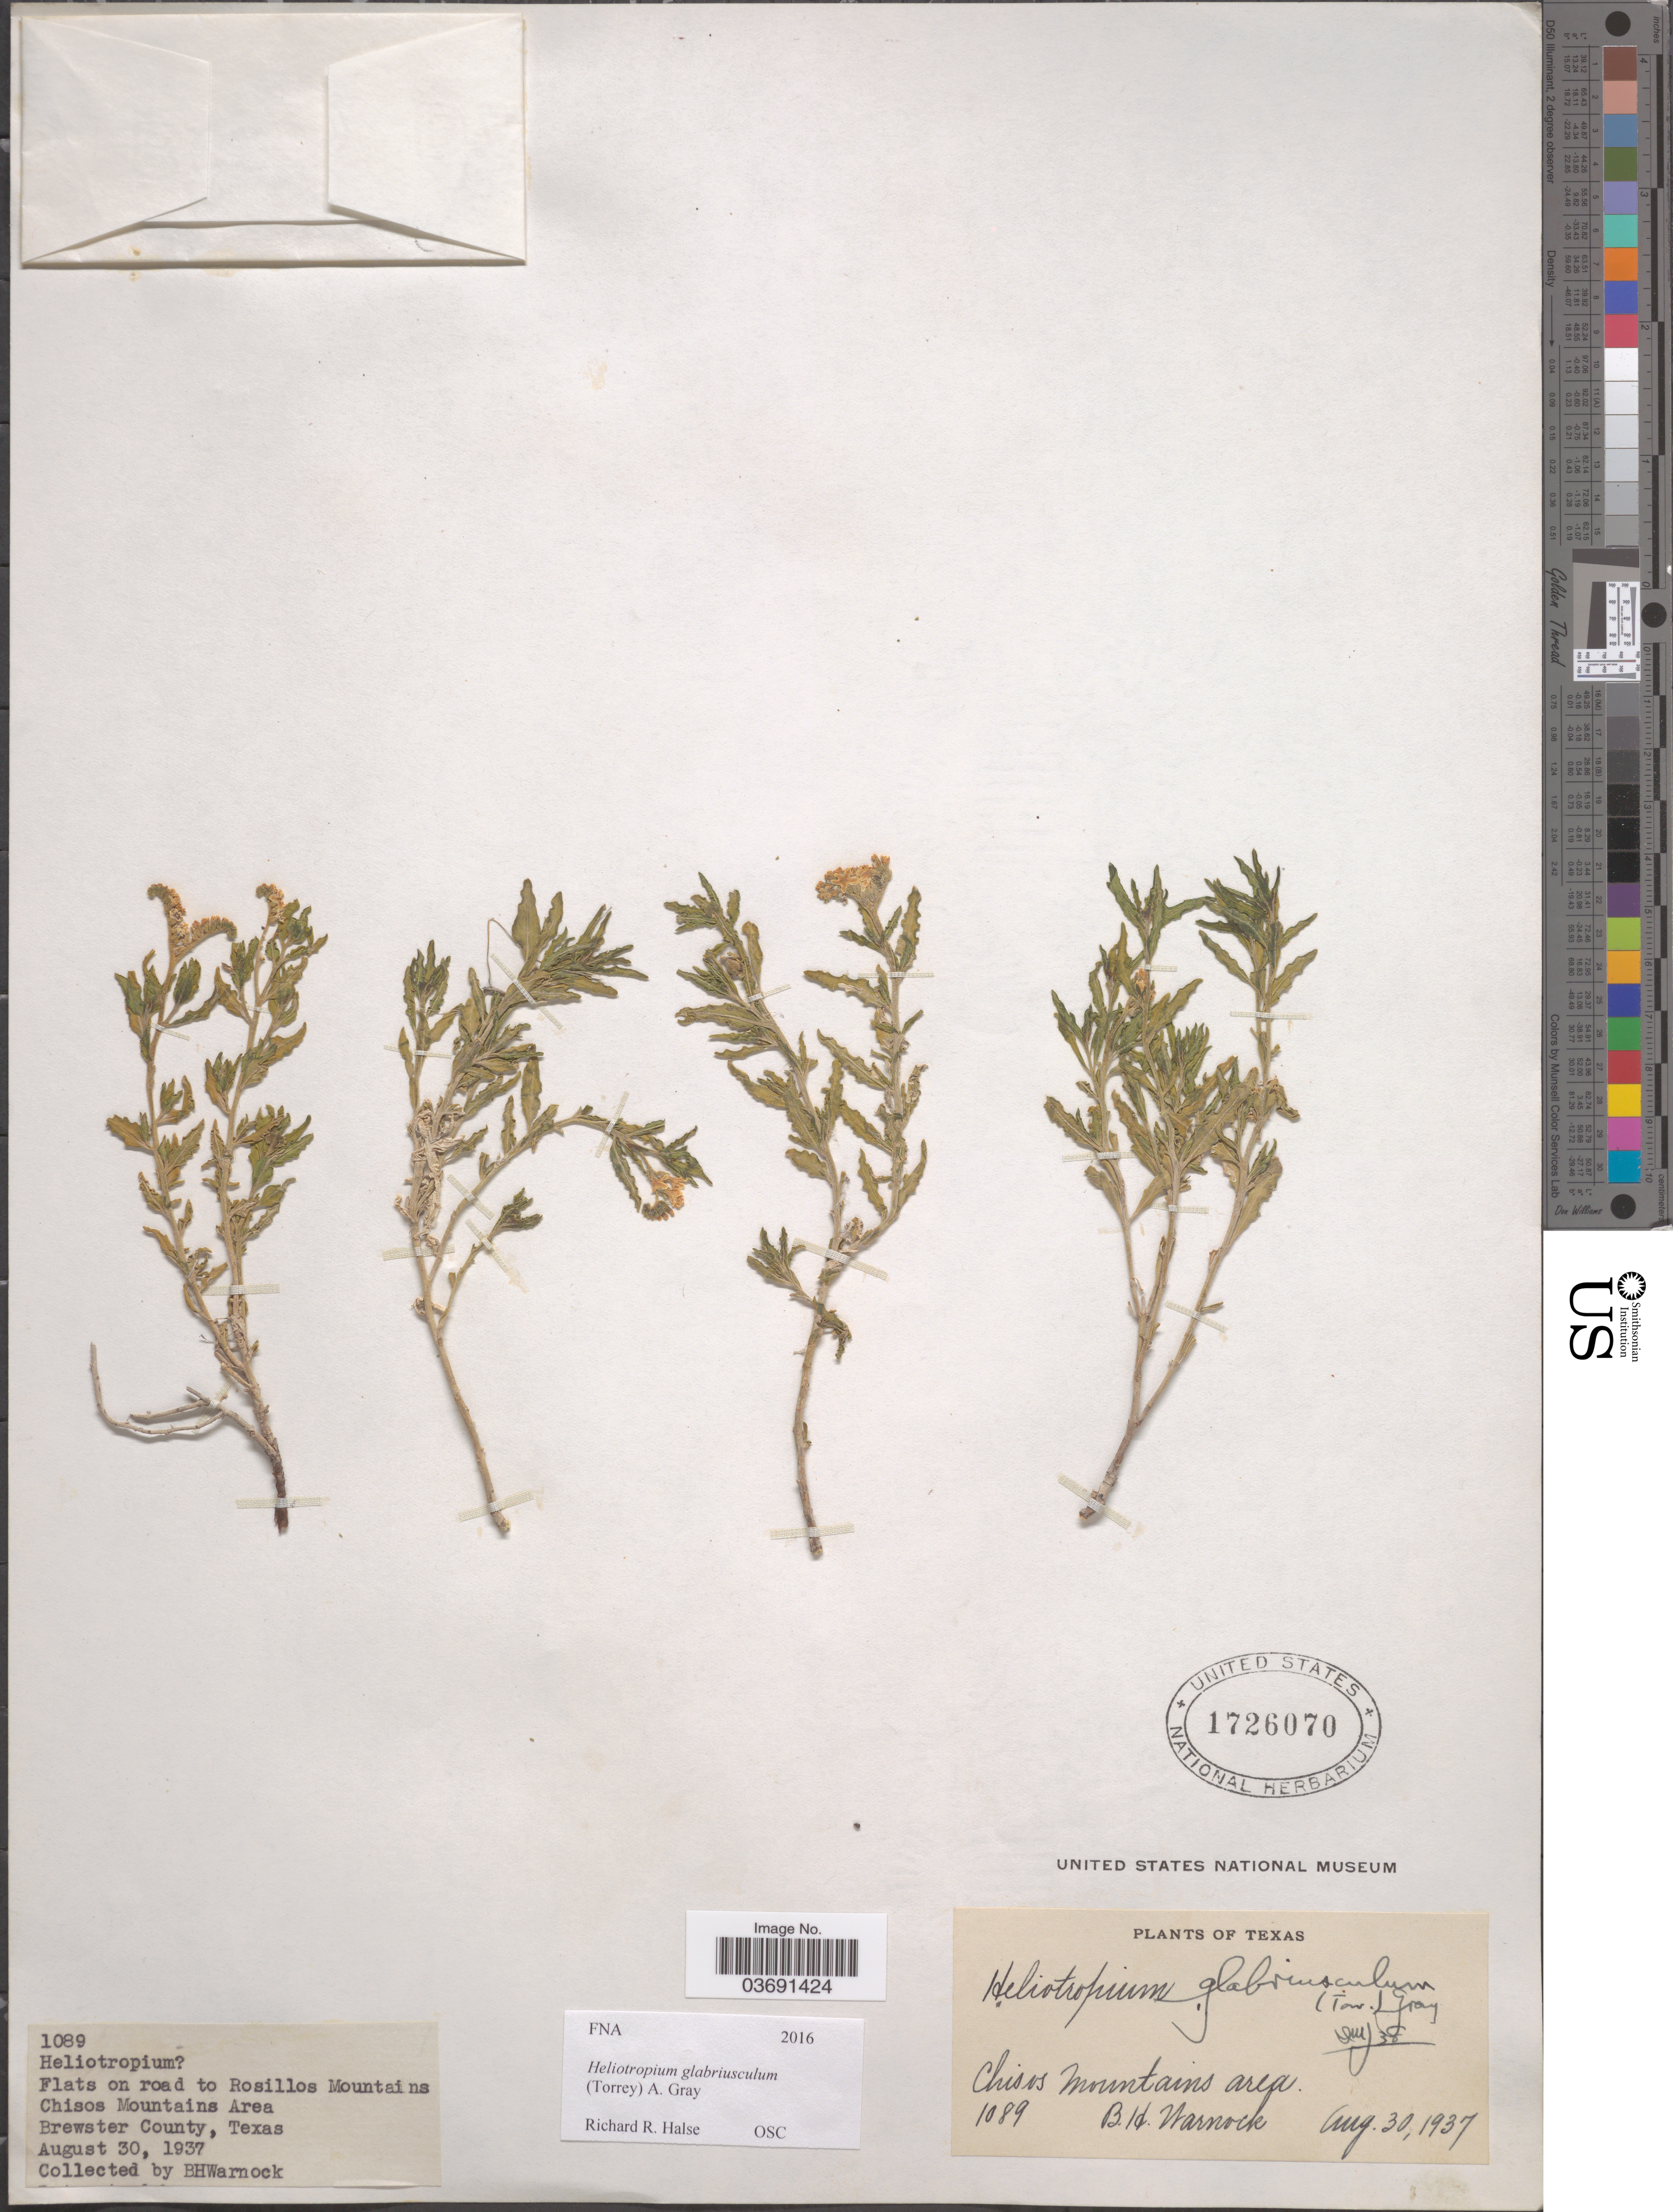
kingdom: Plantae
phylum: Tracheophyta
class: Magnoliopsida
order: Boraginales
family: Heliotropiaceae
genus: Heliotropium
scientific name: Heliotropium glabriusculum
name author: (Torr.) A. Gray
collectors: B. H. Warnock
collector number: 1089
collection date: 1937-08-30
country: United States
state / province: Texas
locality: Chisos Mountains Area. Flats on road to Rosillos Mountains. Brewster County.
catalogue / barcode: US 1726070